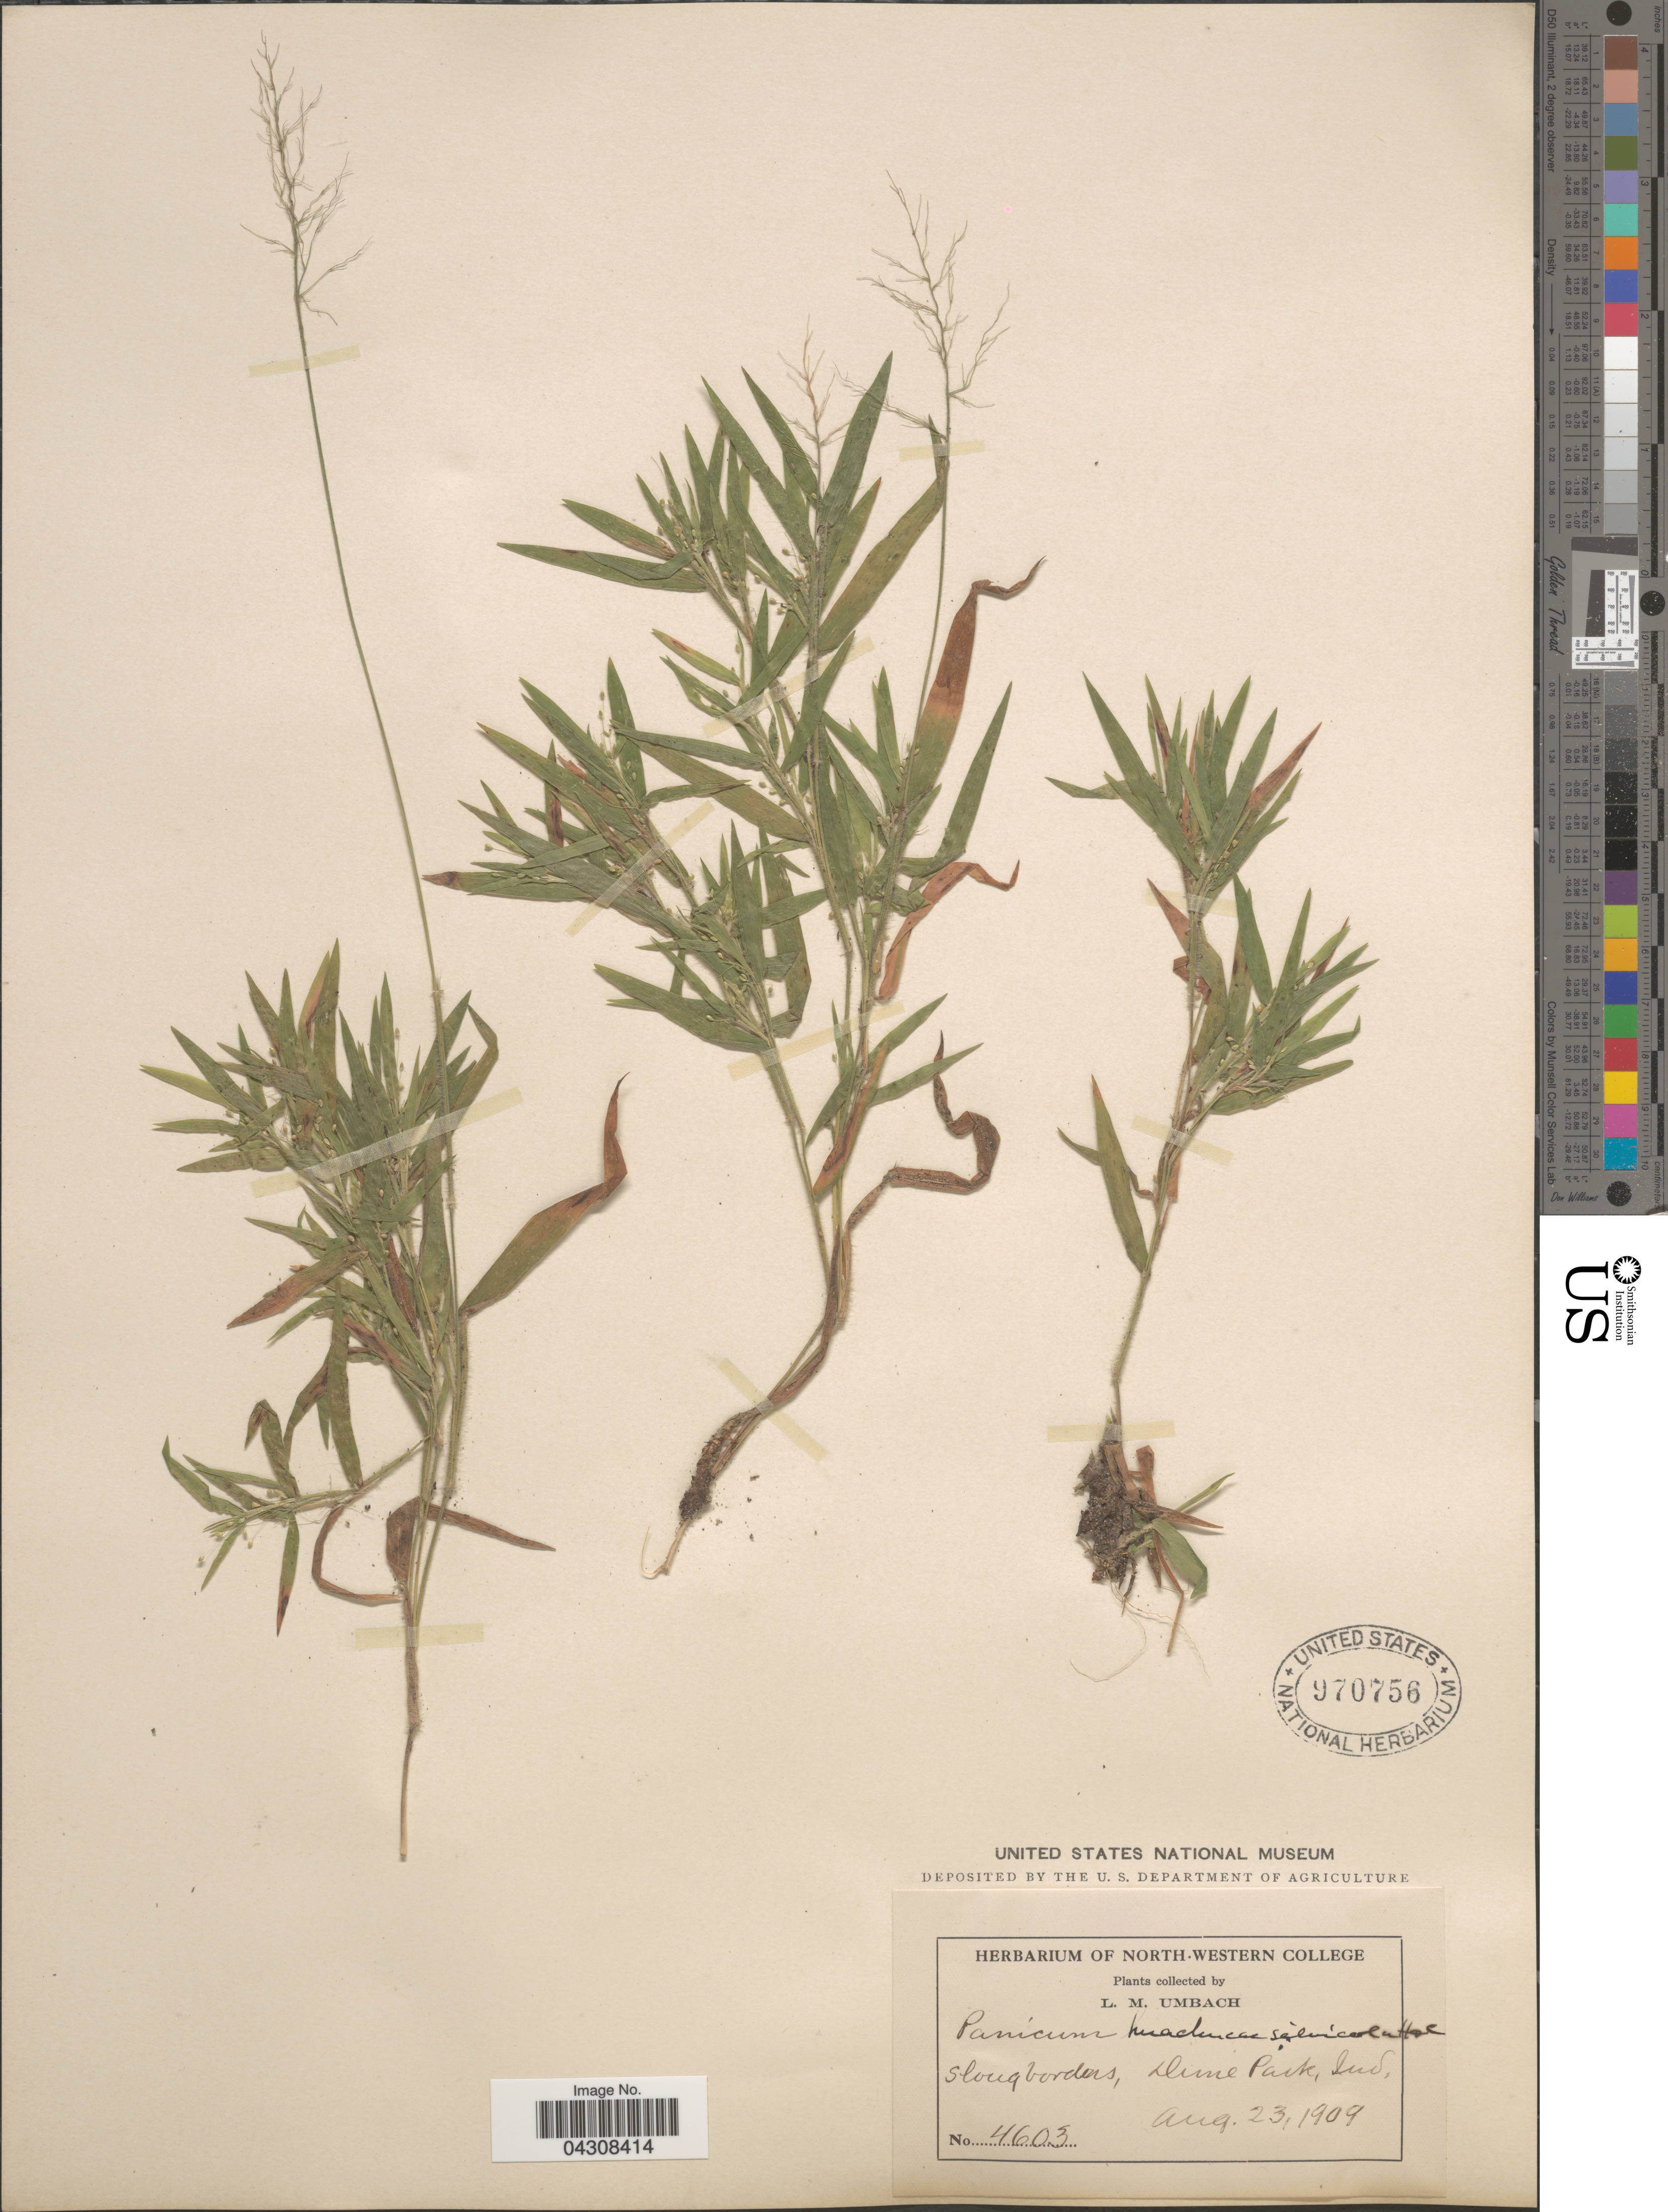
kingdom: Plantae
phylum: Tracheophyta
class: Liliopsida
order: Poales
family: Poaceae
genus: Dichanthelium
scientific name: Dichanthelium acuminatum var. acuminatum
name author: (Sw.) Gould & C.A. Clark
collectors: L. M. Umbach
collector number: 4603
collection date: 1909-08-23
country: United States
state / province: Indiana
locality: Sloug borders, Dune Park.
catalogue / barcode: US 970756